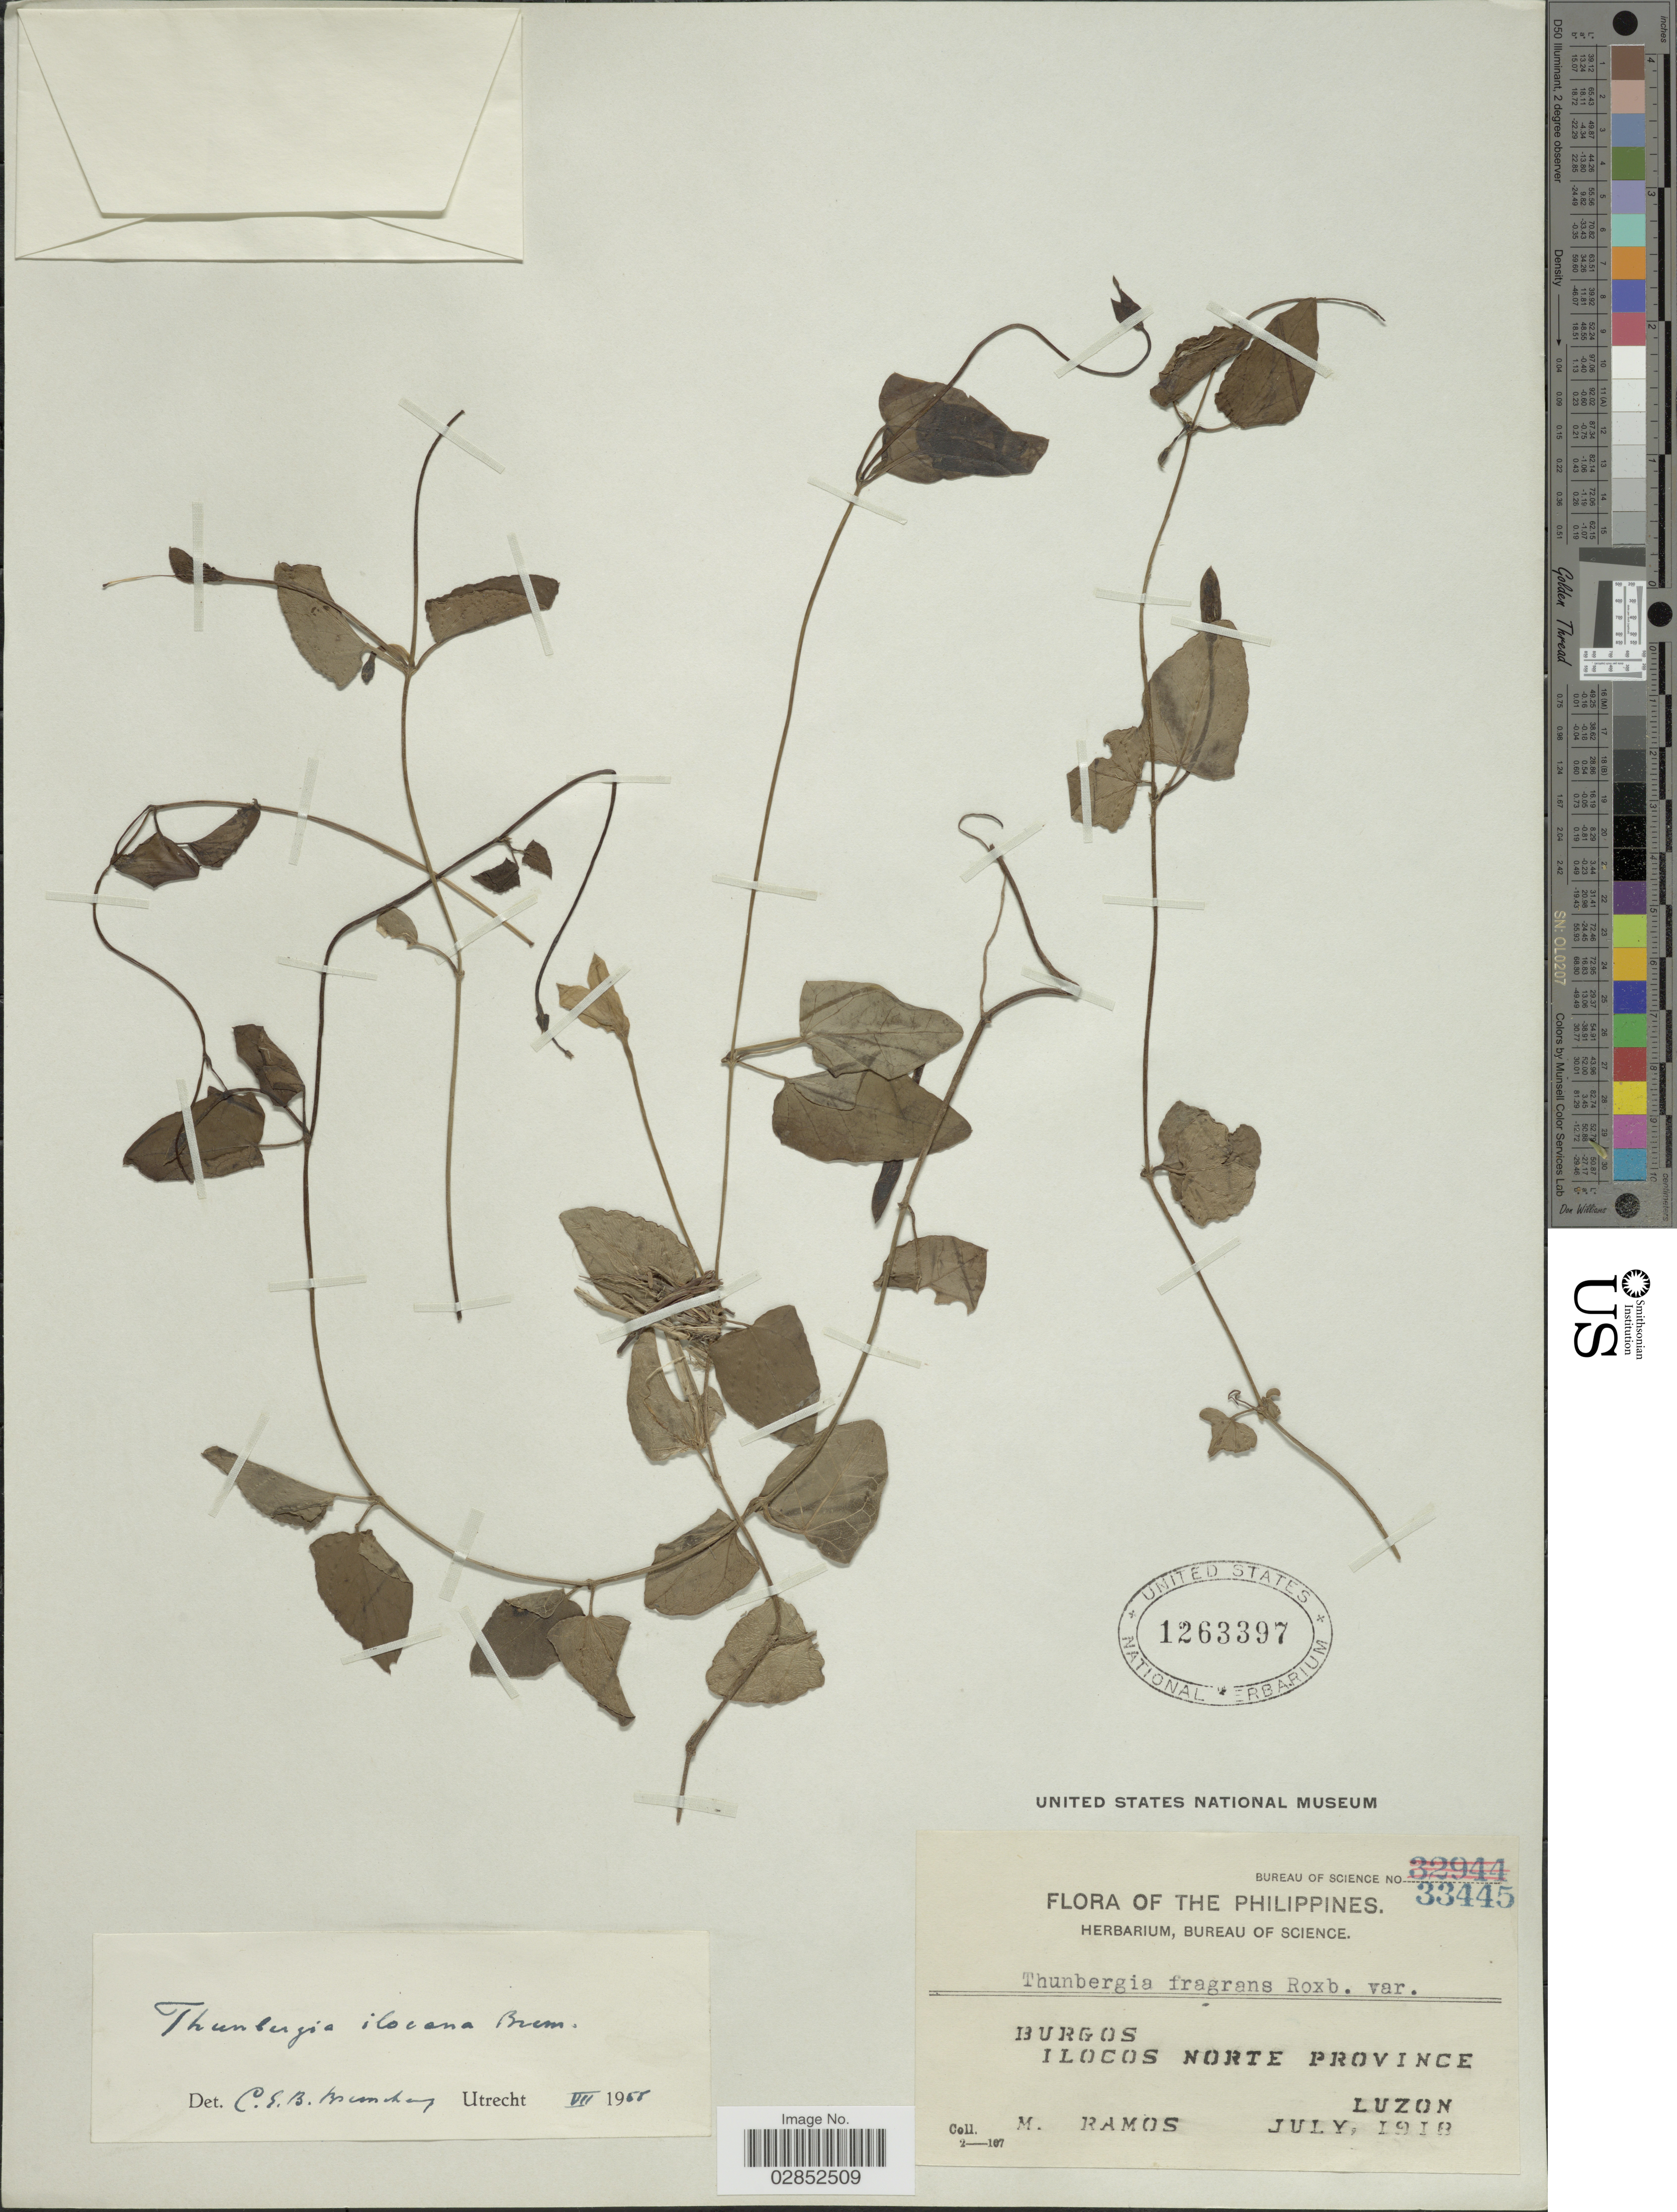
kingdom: Plantae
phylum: Tracheophyta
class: Magnoliopsida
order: Lamiales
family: Acanthaceae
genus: Thunbergia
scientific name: Thunbergia ilocana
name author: Bremek.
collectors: M. Ramos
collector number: Bureau of Science 33445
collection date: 1918-07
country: Philippines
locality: Burgos, Ilocos Norte Province, Luzon.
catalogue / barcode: US 1263397